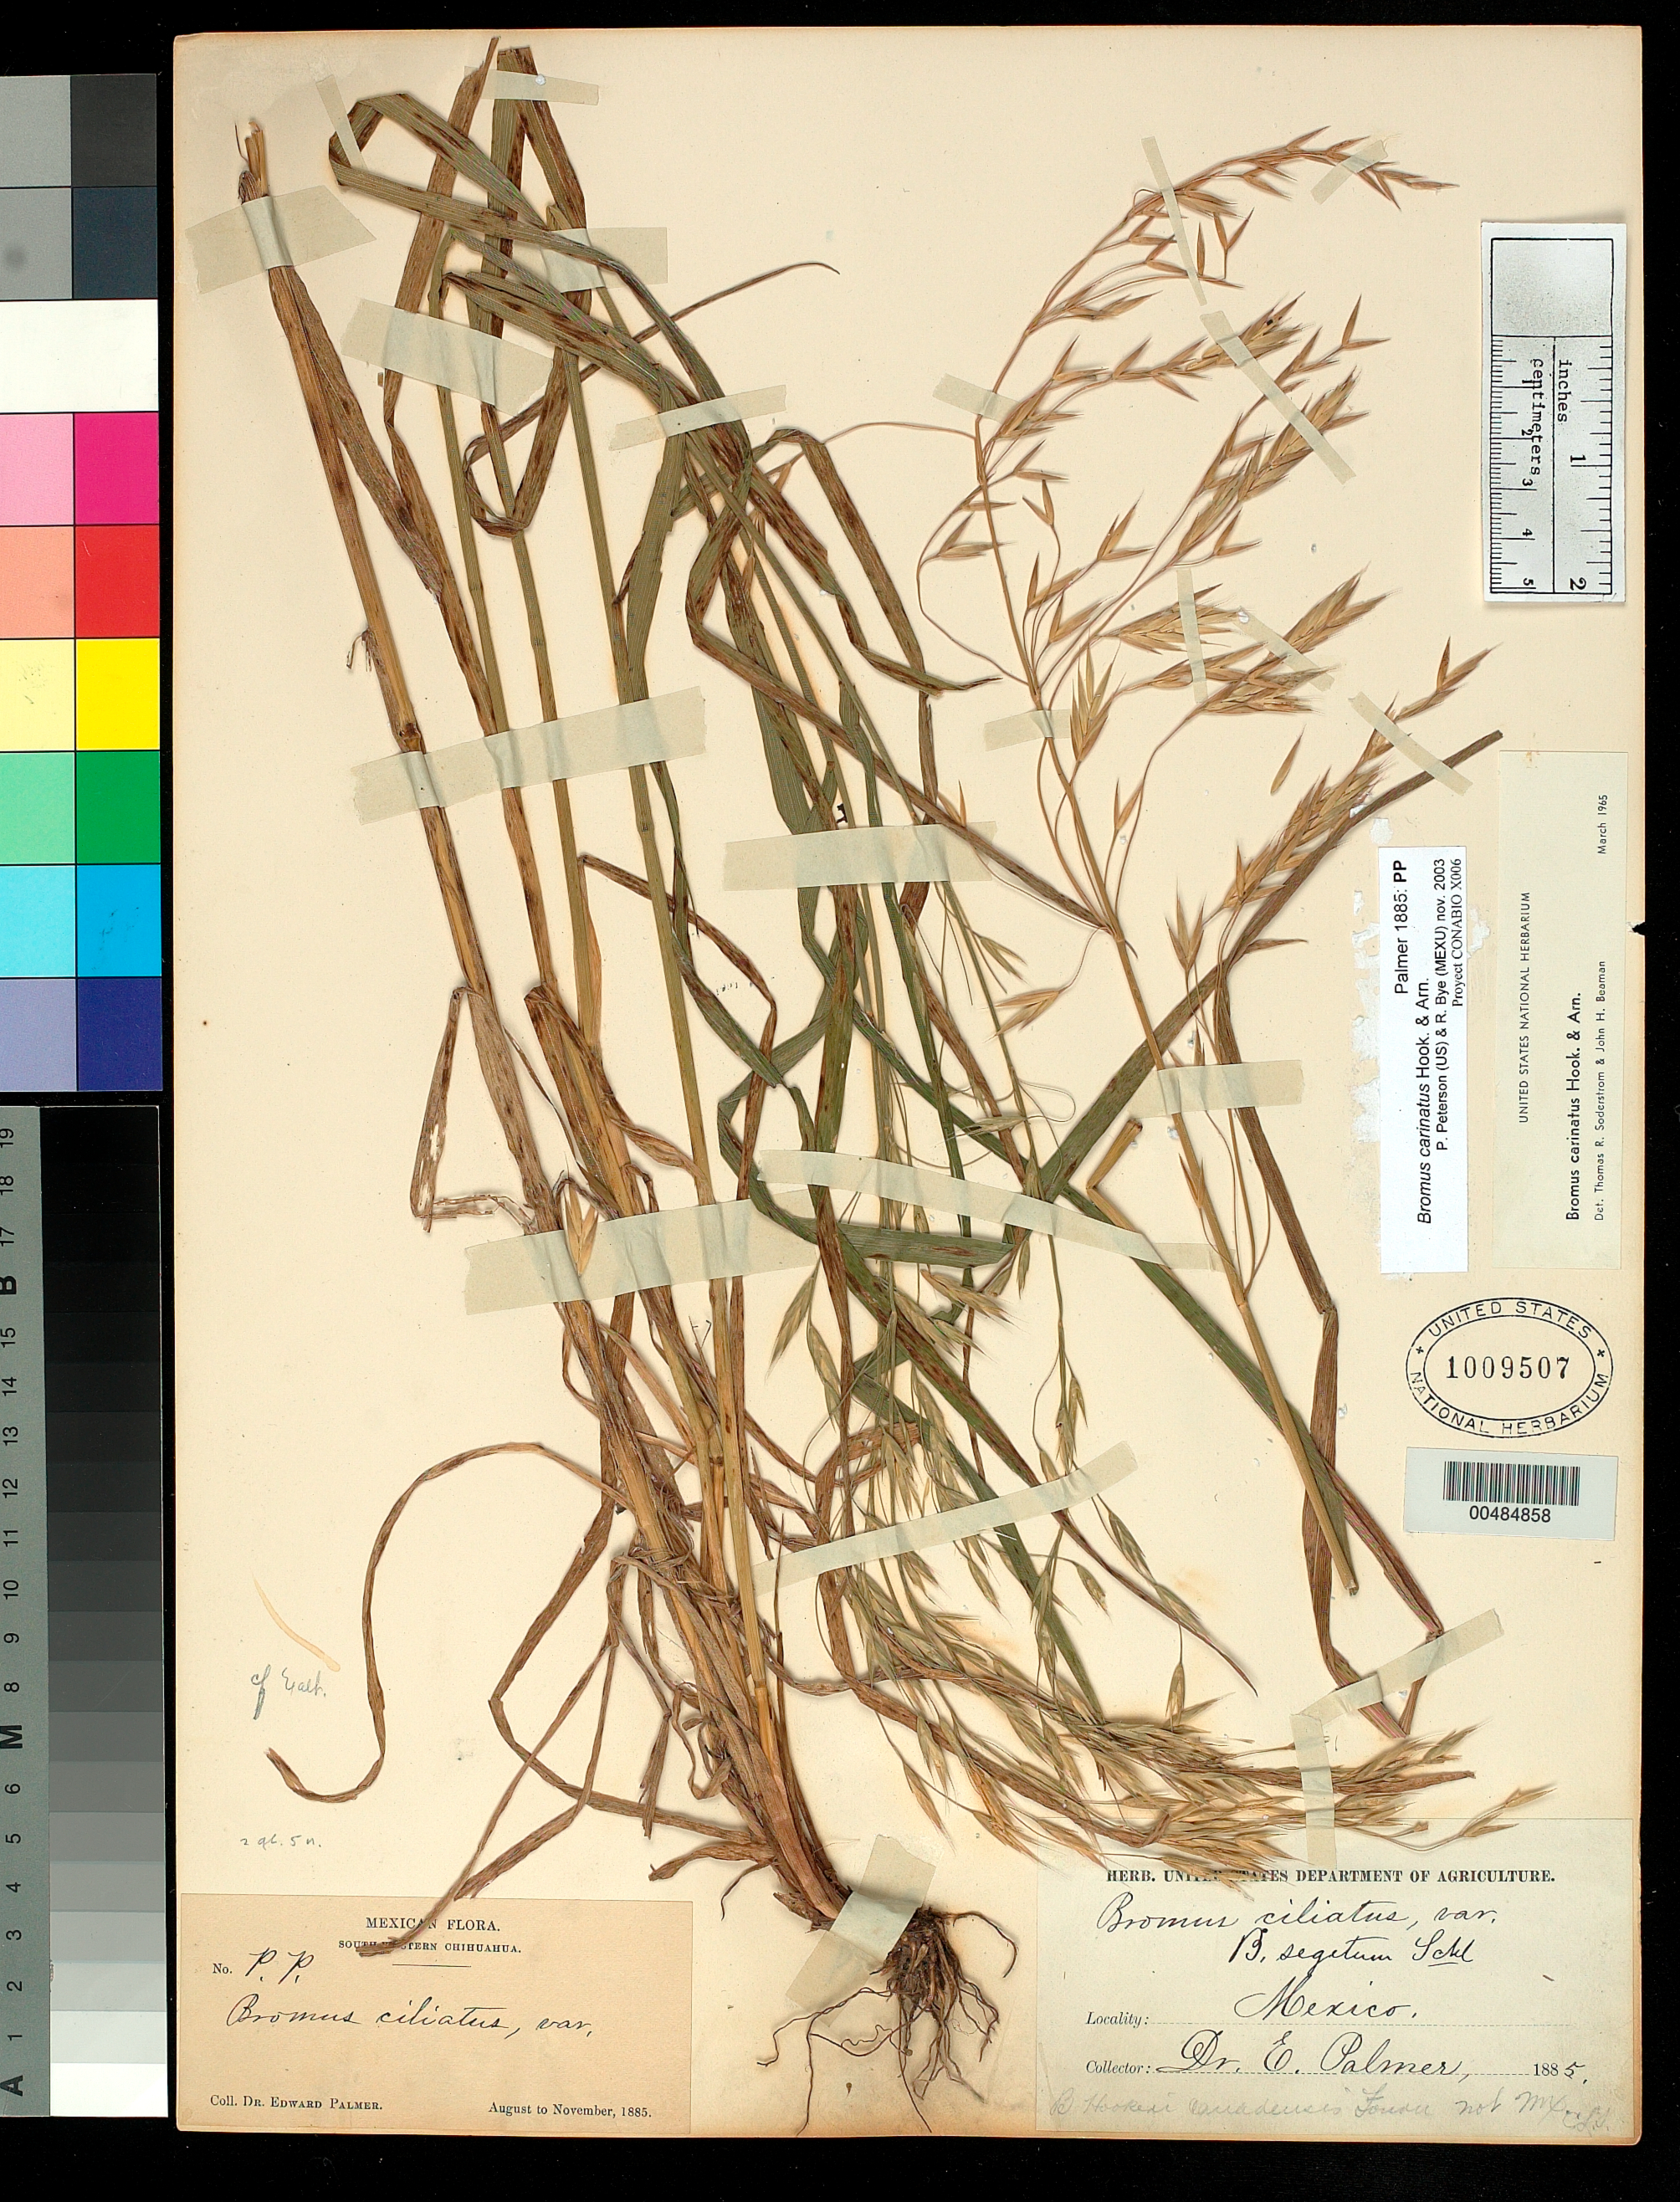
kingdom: Plantae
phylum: Tracheophyta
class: Liliopsida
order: Poales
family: Poaceae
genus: Bromus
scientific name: Bromus carinatus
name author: Hook. & Arn.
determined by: Soderstrom, T. R.; Beaman, J. H.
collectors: E. Palmer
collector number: P.P.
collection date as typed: Aug 1885 to Nov 1885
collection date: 1885-08/1885-11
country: Mexico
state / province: Chihuahua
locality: South-western Chihuahua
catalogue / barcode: US 1009507